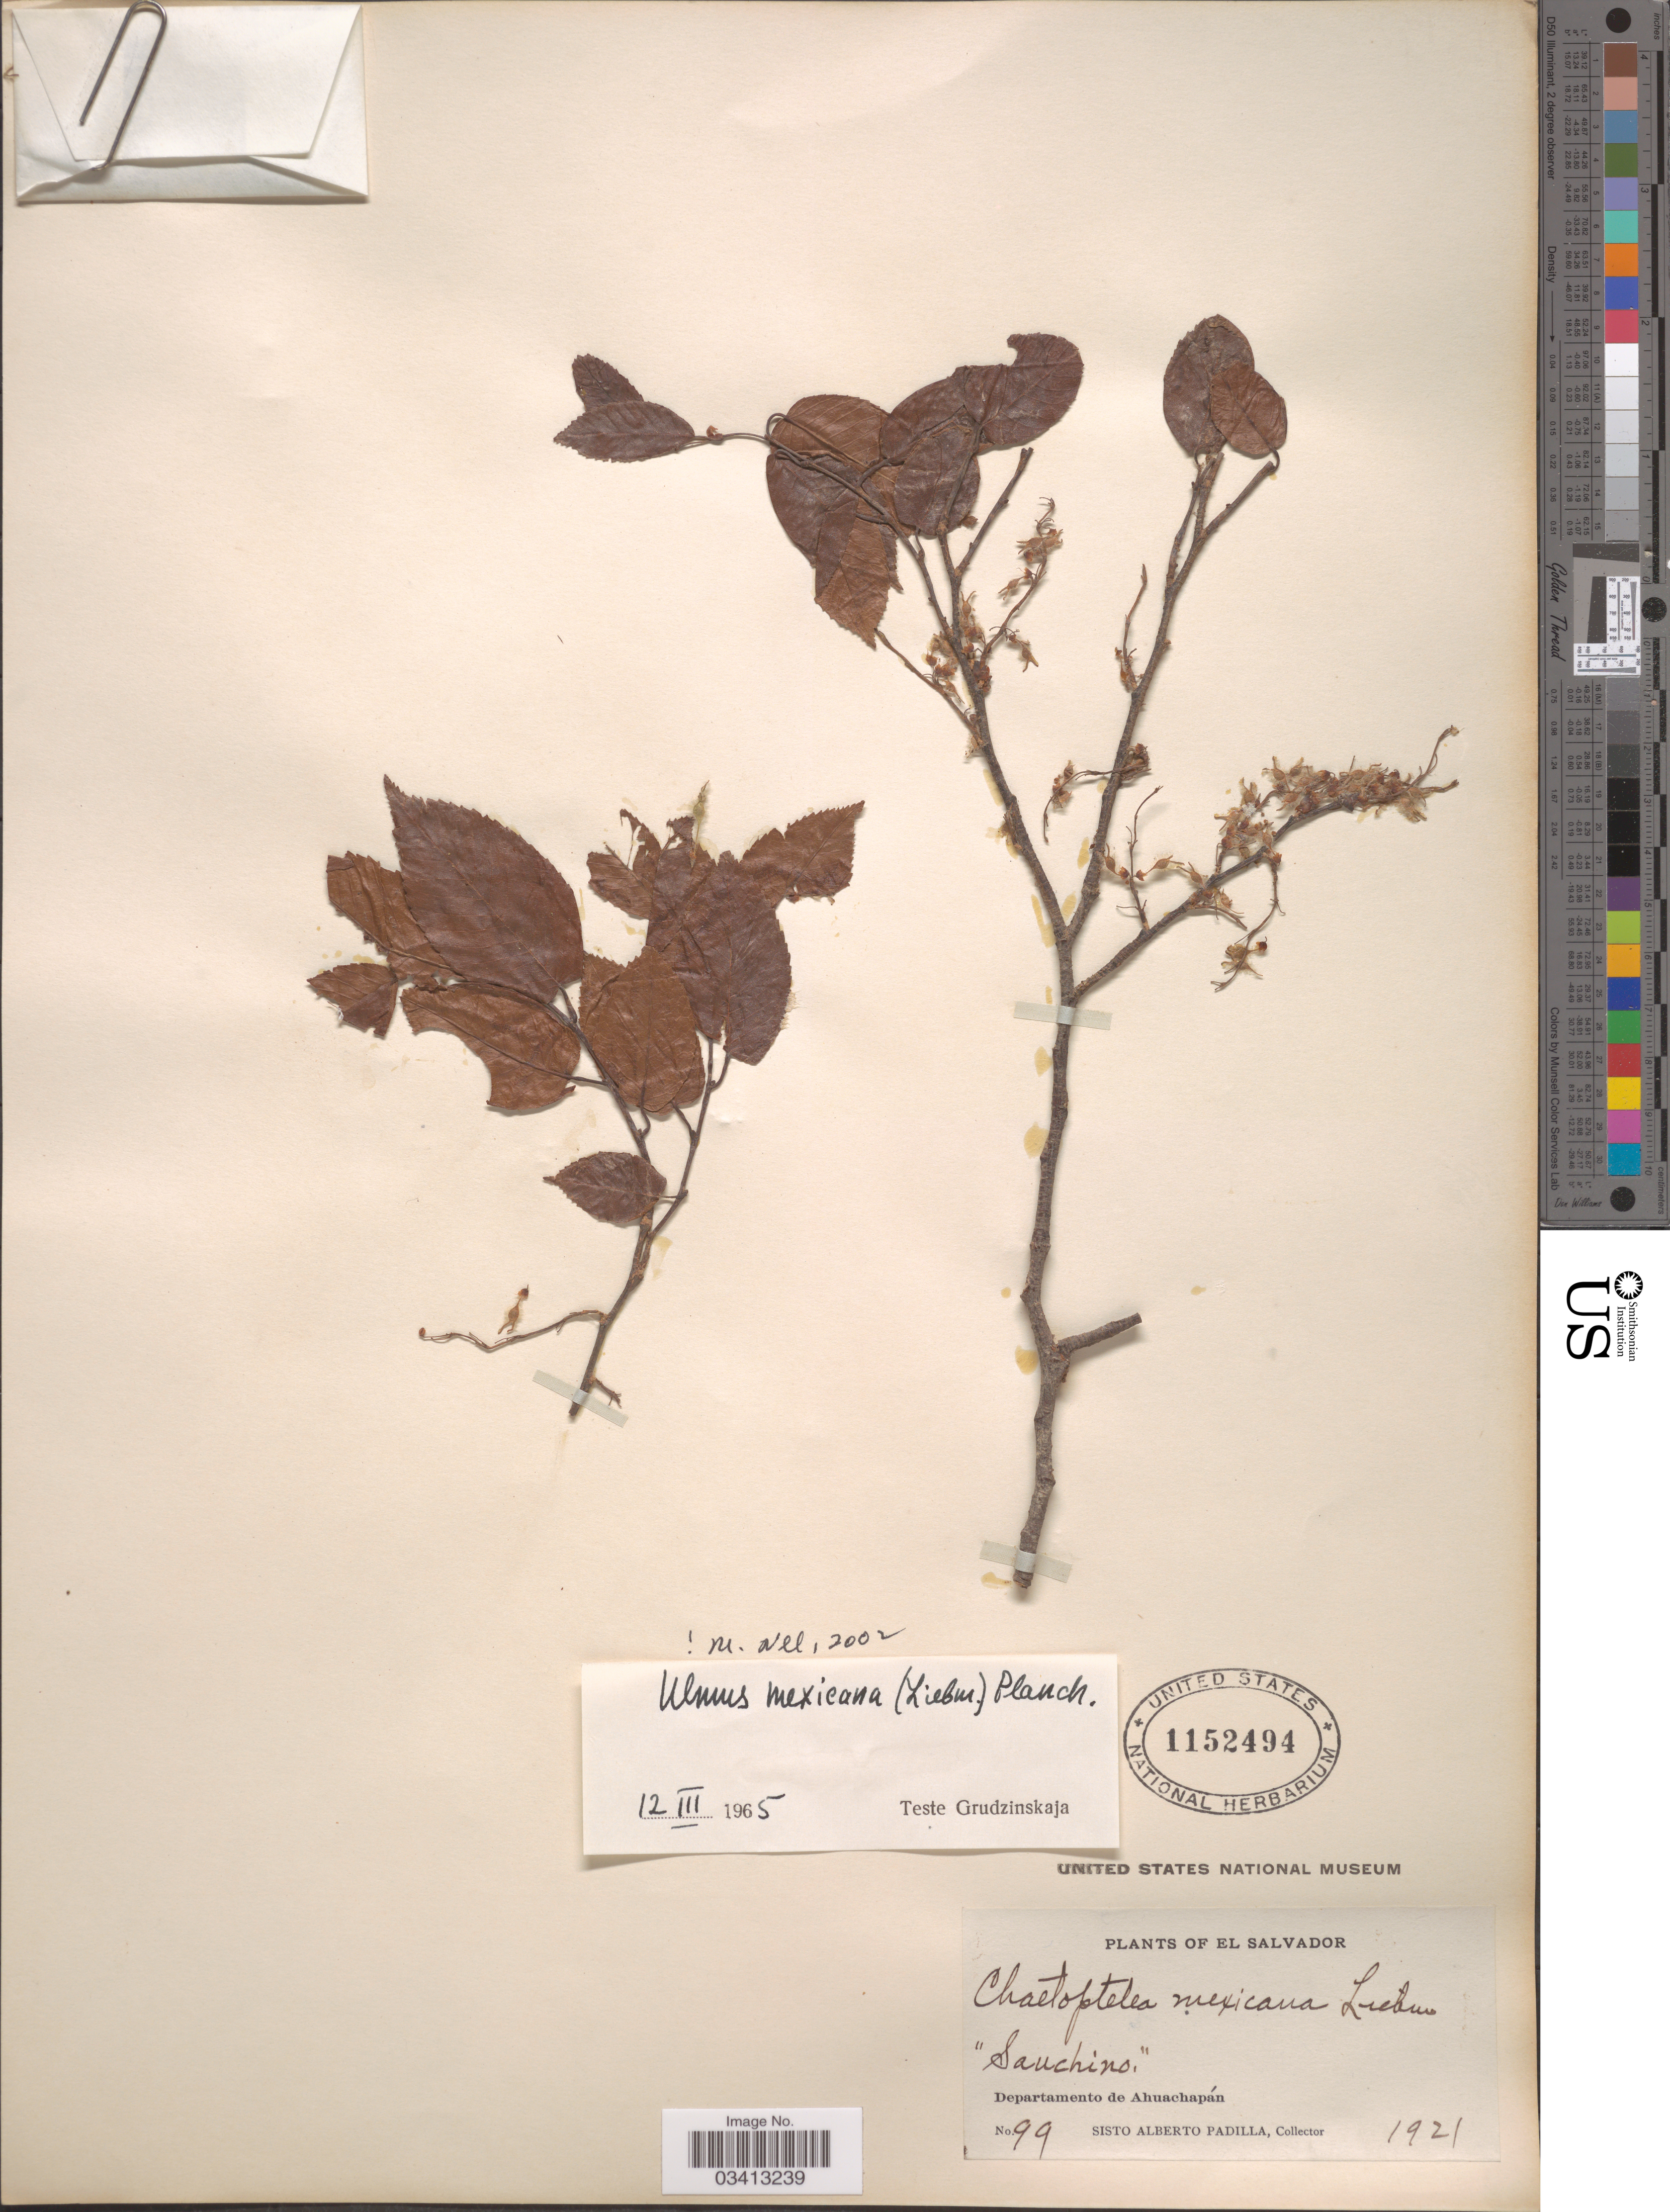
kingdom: Plantae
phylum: Tracheophyta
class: Magnoliopsida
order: Rosales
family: Ulmaceae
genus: Ulmus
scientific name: Ulmus mexicana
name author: (Liebm.) Planch.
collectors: S. A. Padilla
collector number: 99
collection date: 1921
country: El Salvador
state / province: Ahuachapan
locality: Departamento de Ahuachapán.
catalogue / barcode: US 1152494